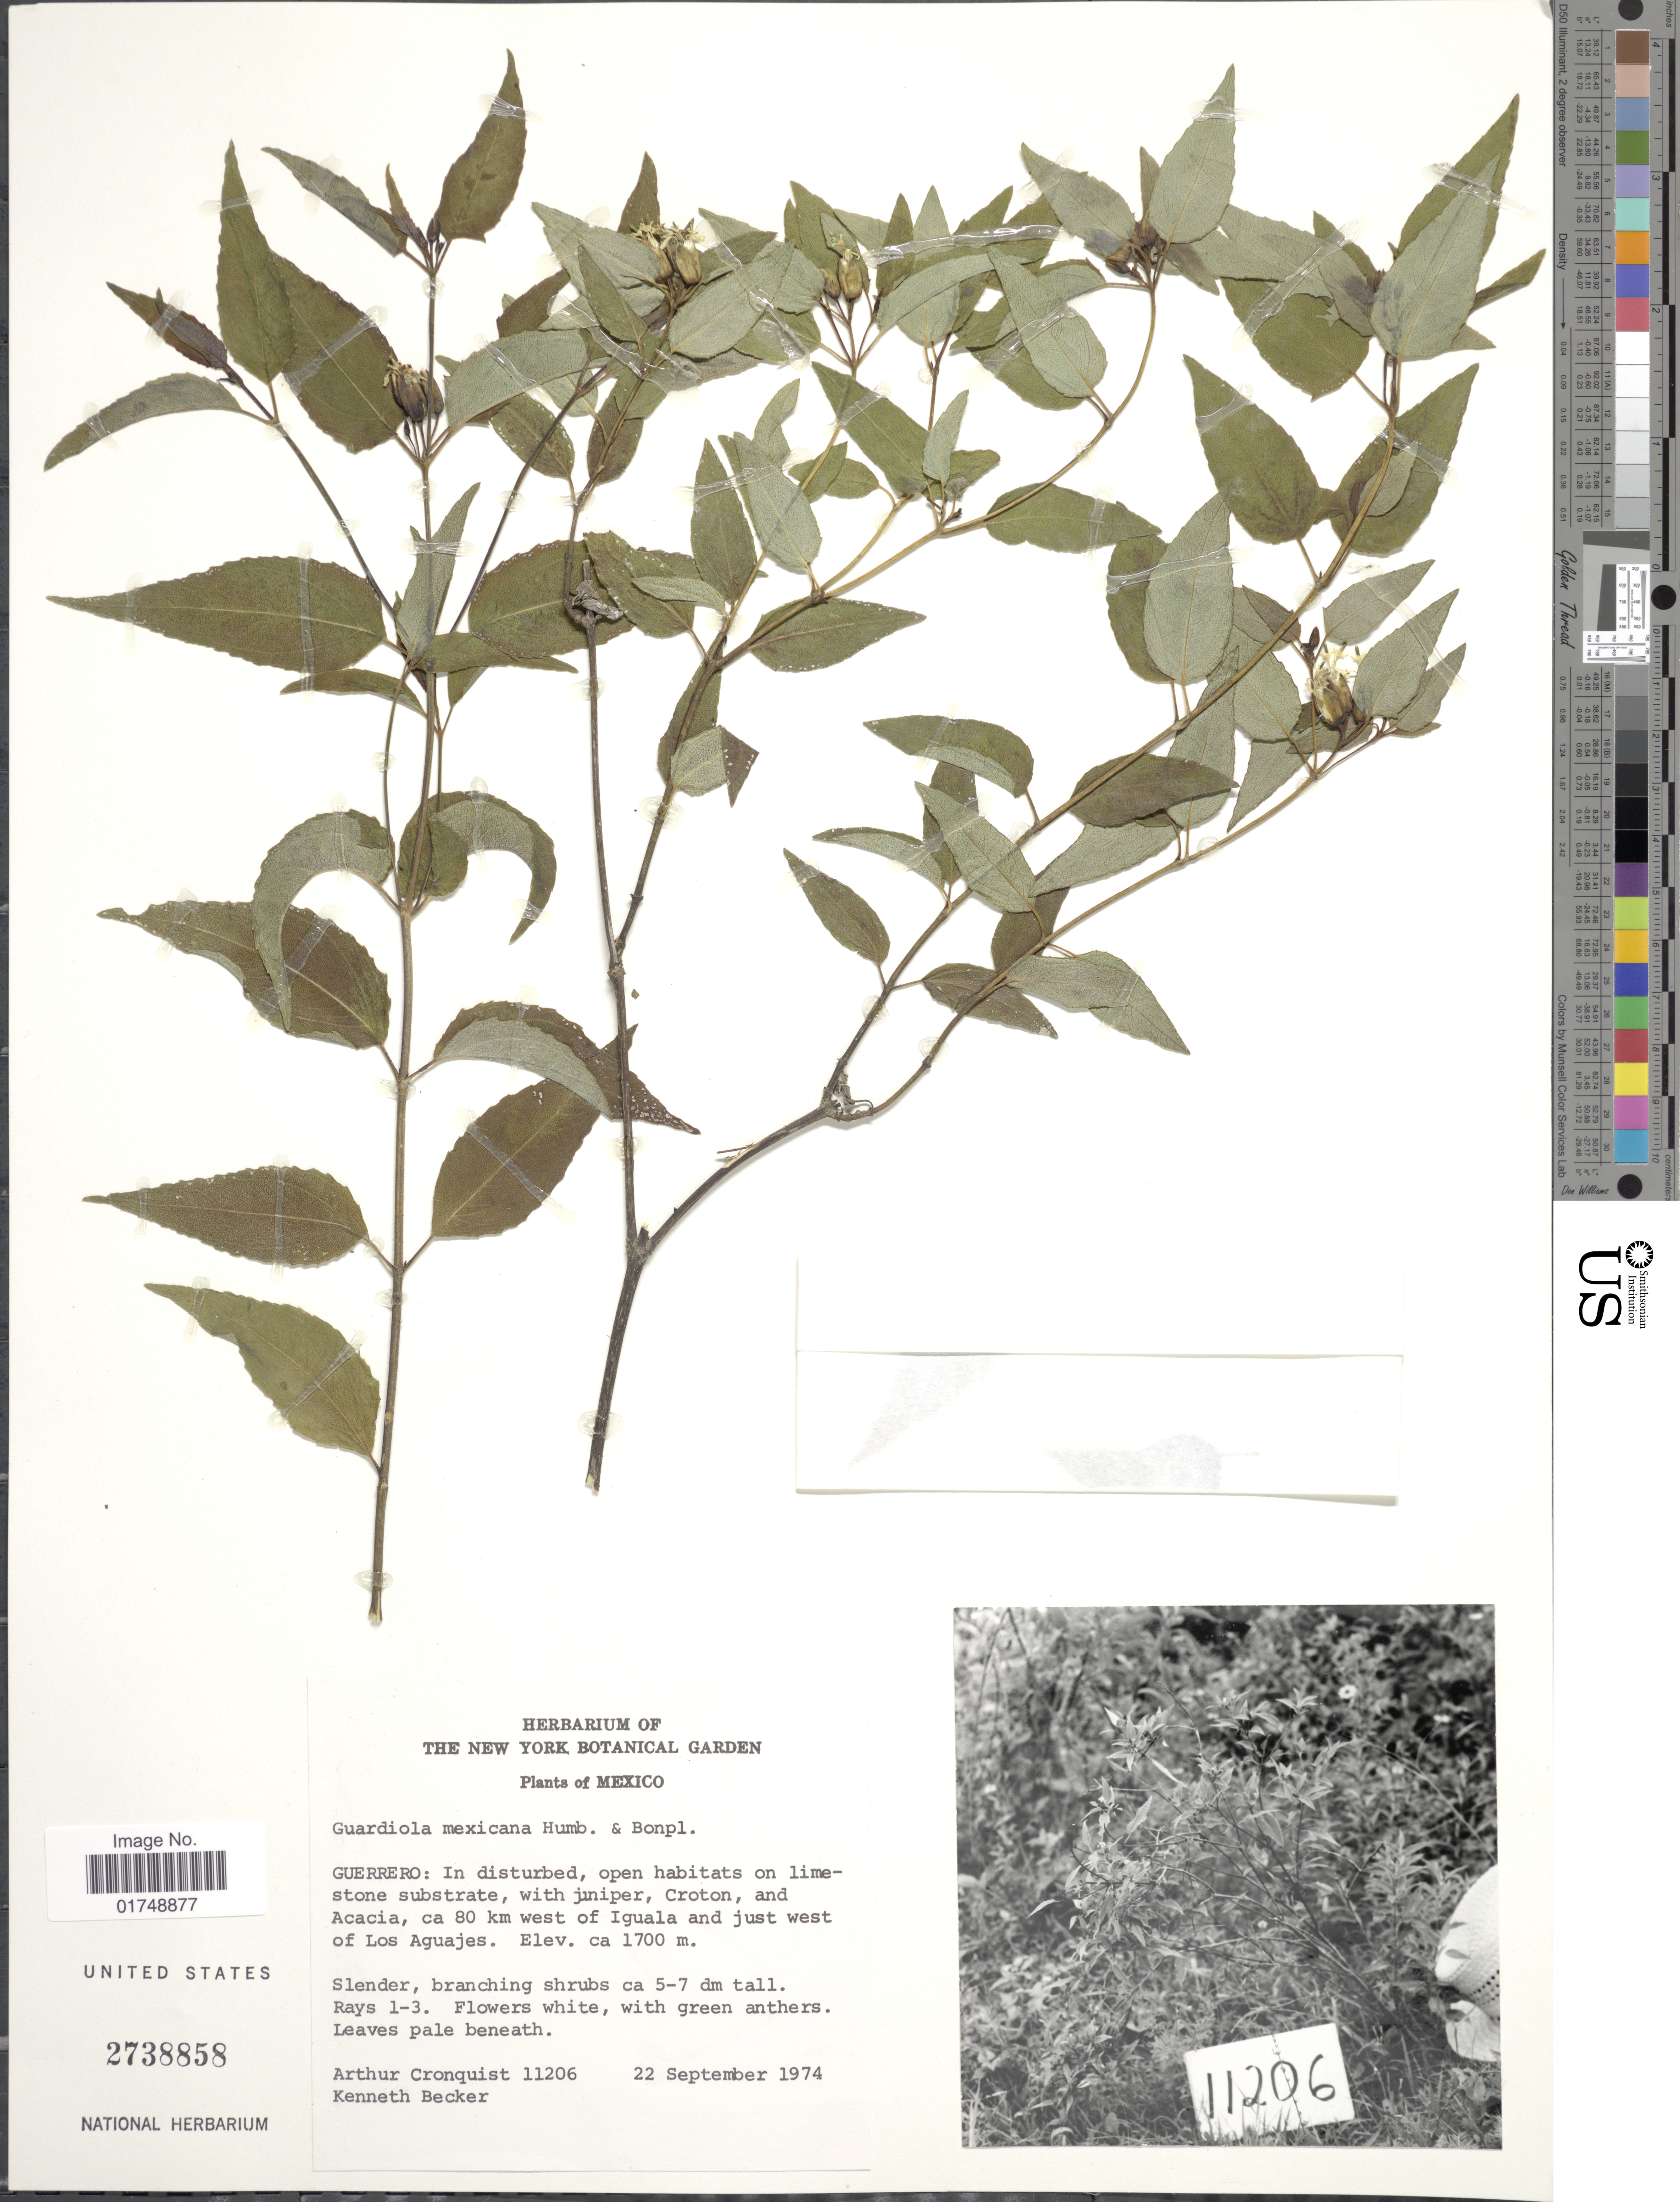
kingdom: Plantae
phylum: Tracheophyta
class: Magnoliopsida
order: Asterales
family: Asteraceae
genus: Guardiola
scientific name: Guardiola mexicana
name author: Humb. & Bonpl.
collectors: A. J. Cronquist & K. M. Becker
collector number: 11206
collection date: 1974-09-22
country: Mexico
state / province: Guerrero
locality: Ca 80 km west of iguala and just West of Los Aguajes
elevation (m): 1700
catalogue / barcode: US 2738858